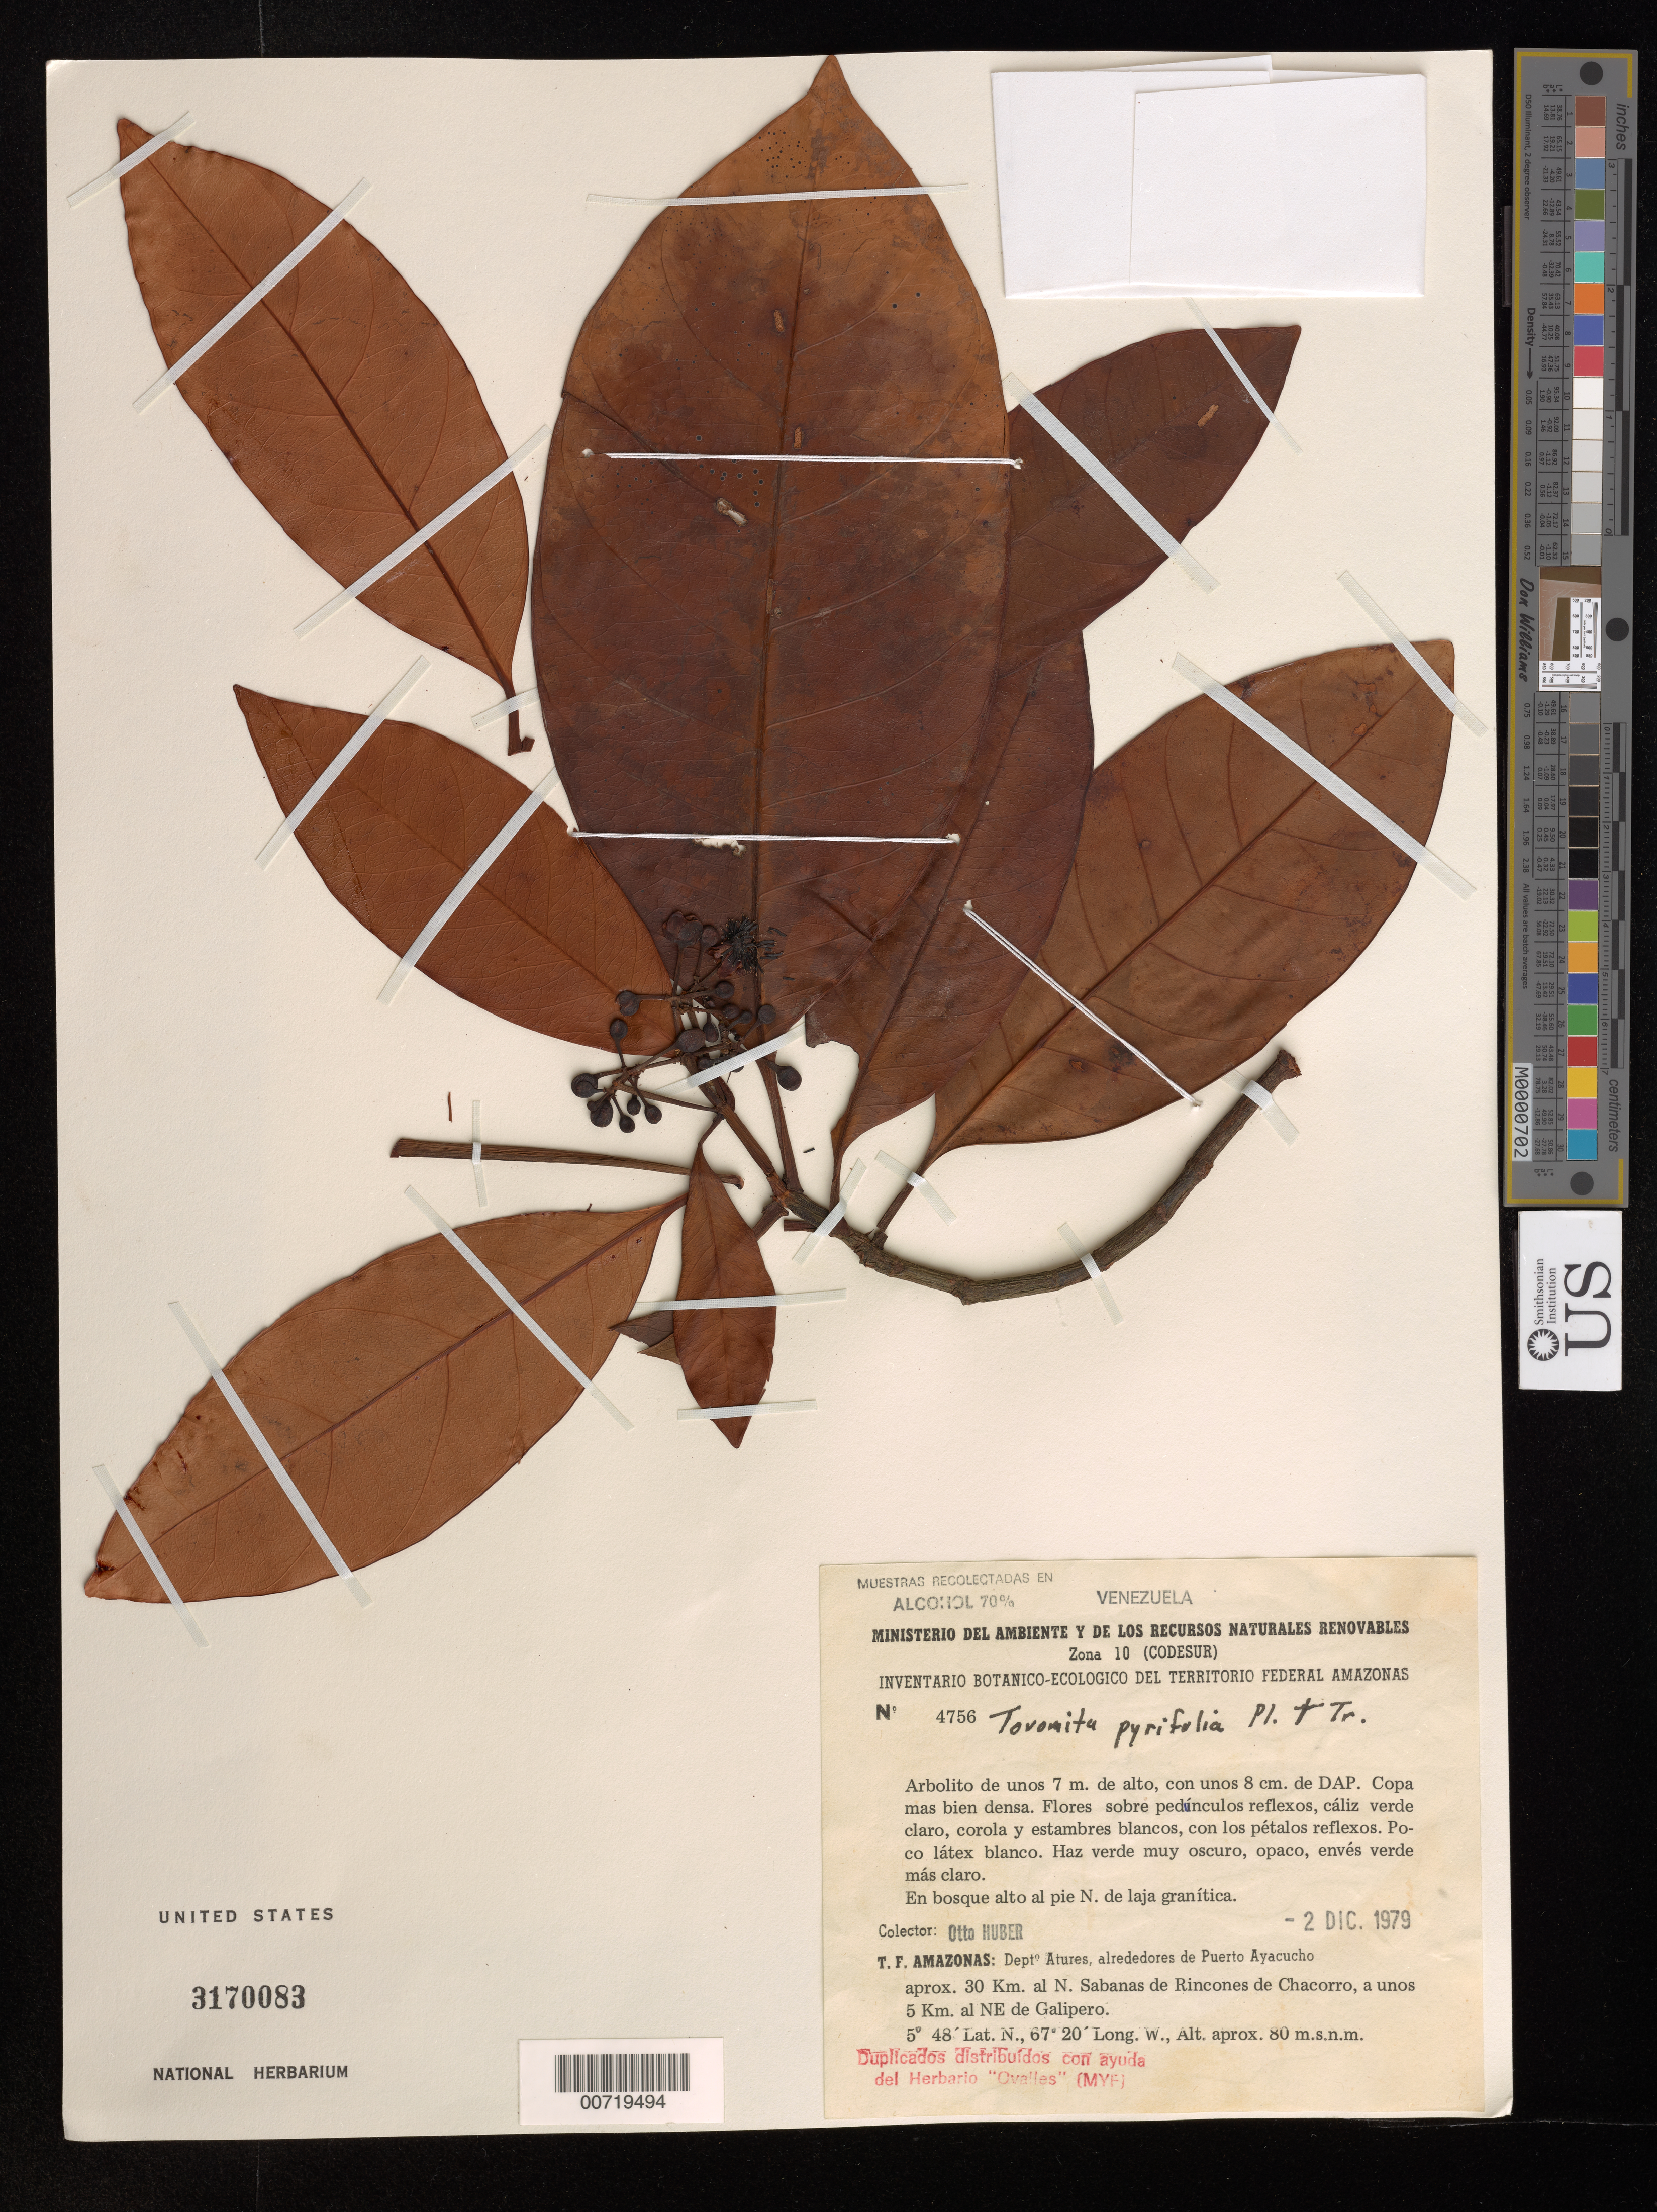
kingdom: Plantae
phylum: Tracheophyta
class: Magnoliopsida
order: Malpighiales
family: Clusiaceae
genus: Tovomita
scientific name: Tovomita pyrifolia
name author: Planch. & Triana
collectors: O. Huber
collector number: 4756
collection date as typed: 2-Dec-79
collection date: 1979-12-02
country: Venezuela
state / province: Amazonas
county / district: Atures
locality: Puerto Ayacucho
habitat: Bosque alto al pié N. de laja granítica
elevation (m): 80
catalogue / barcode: US 3170083